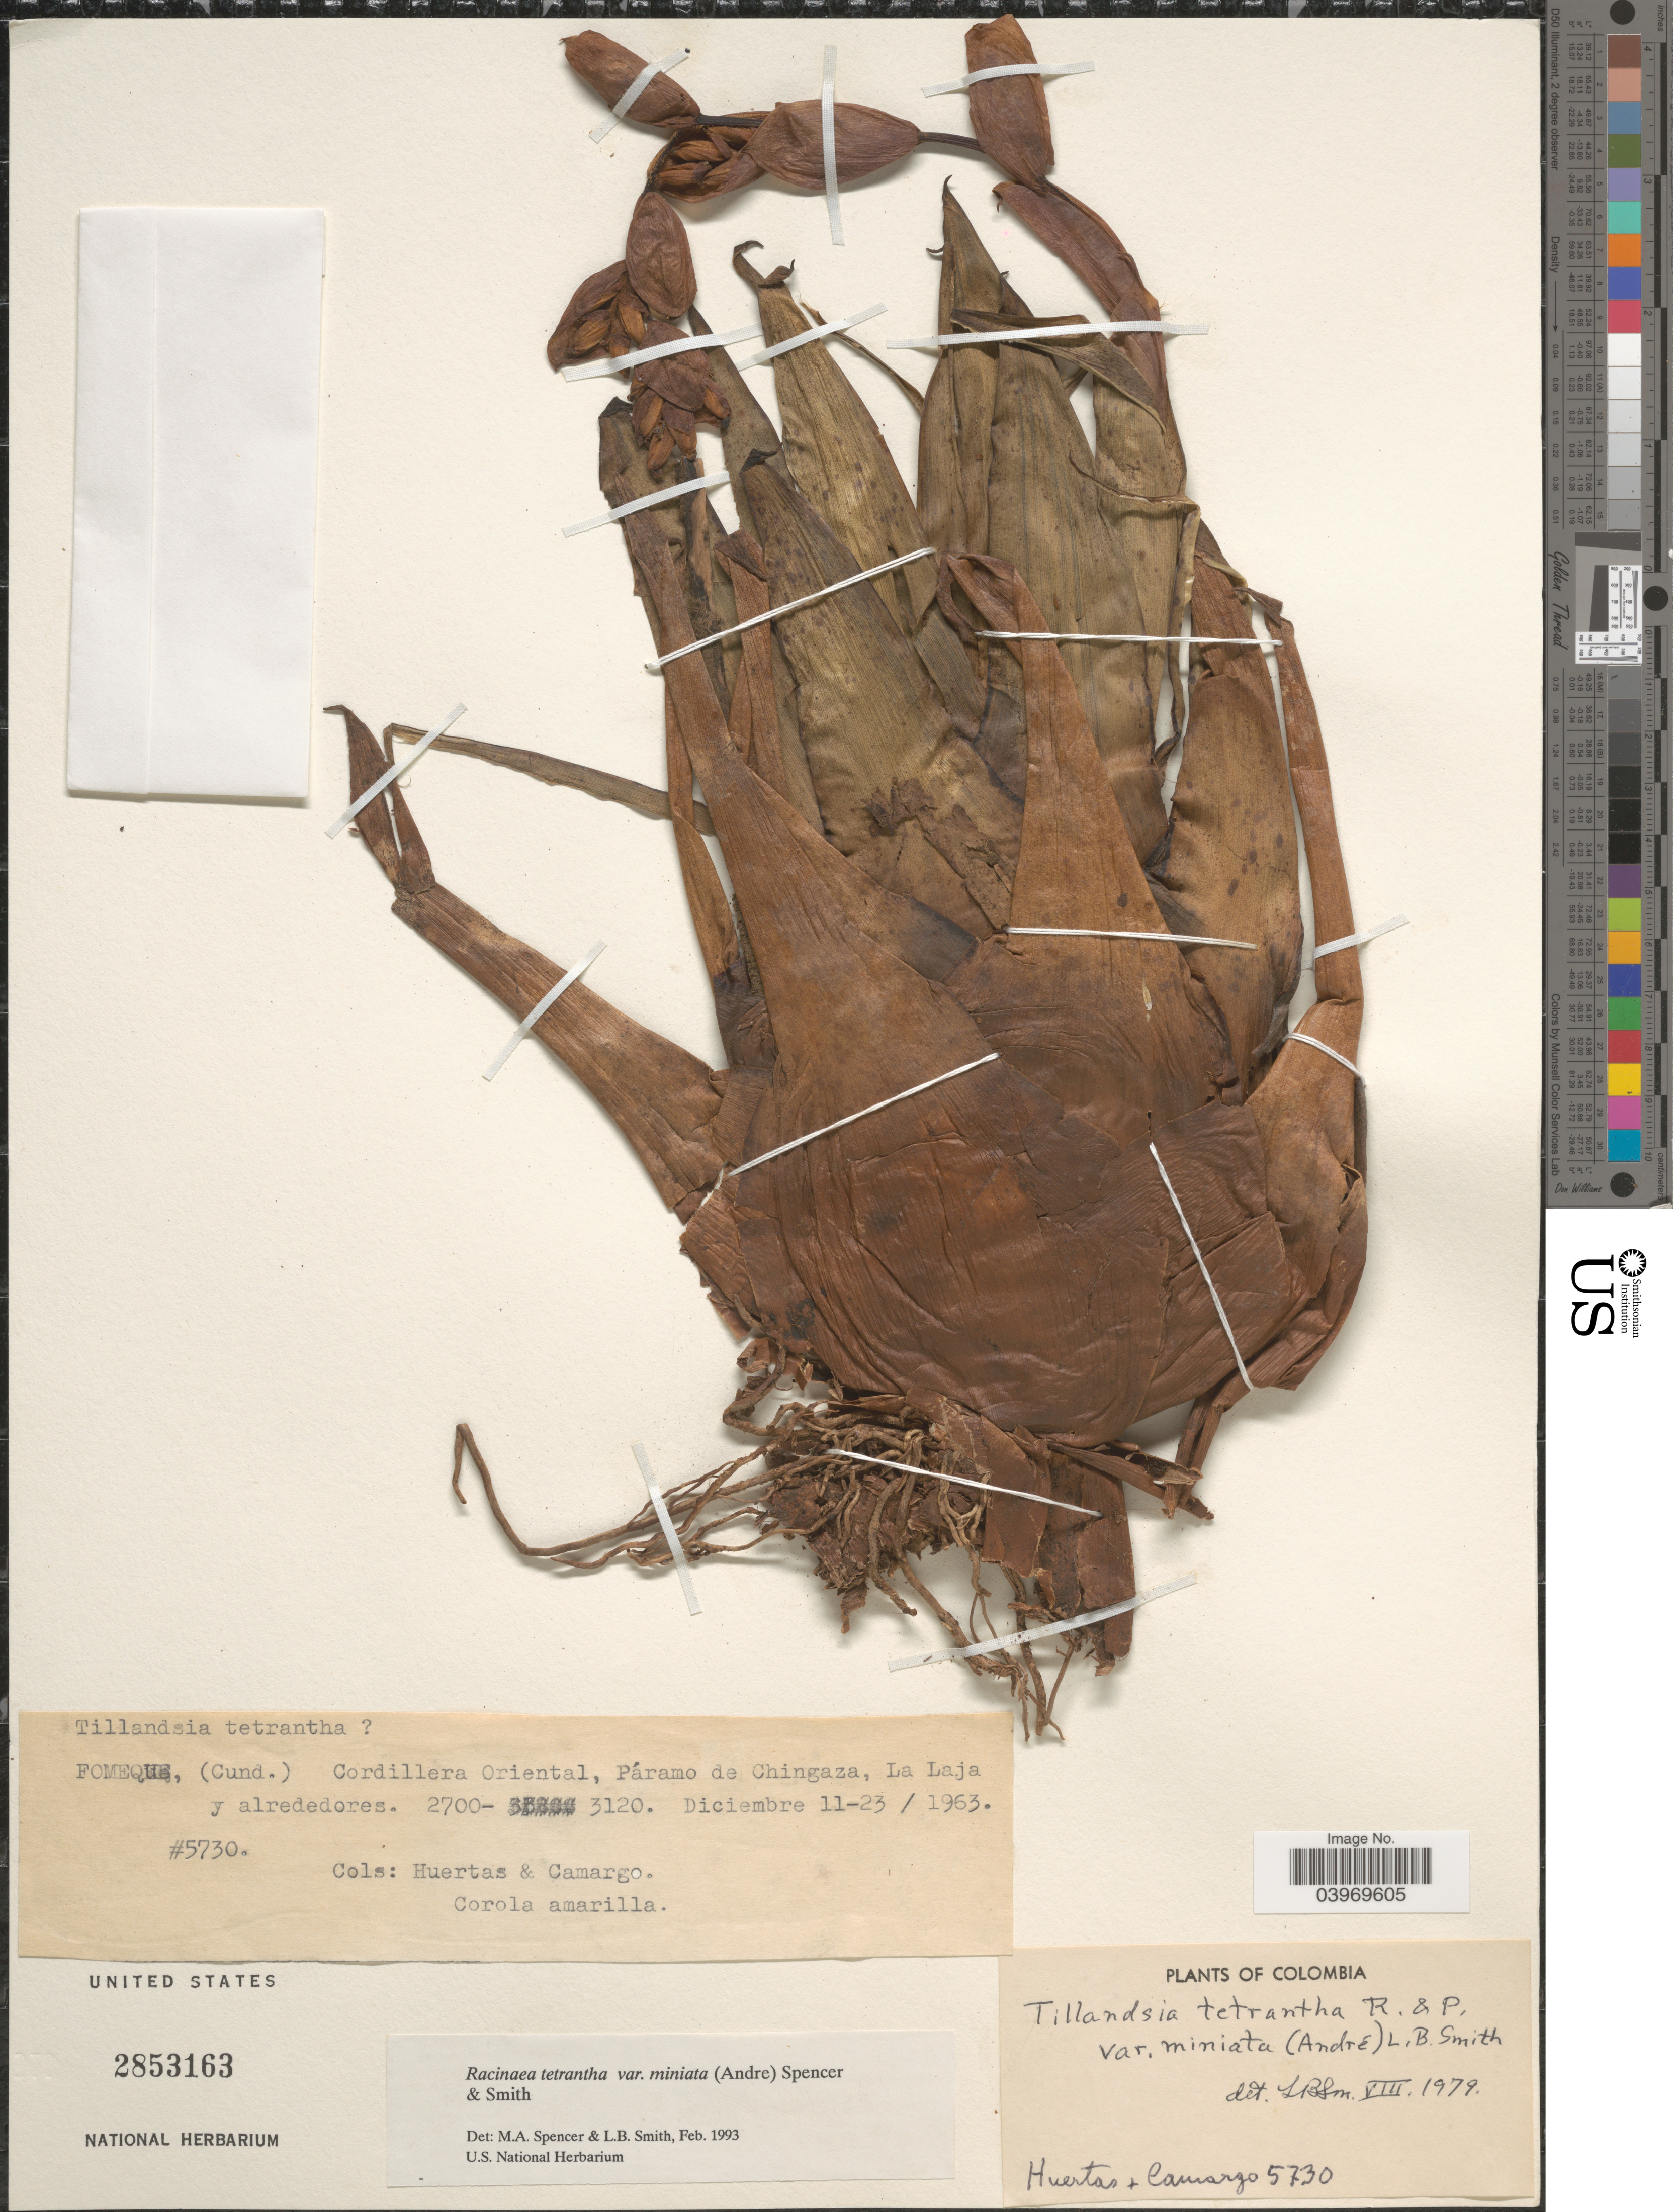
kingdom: Plantae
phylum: Tracheophyta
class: Liliopsida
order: Poales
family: Bromeliaceae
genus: Racinaea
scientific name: Racinaea tetrantha var. miniata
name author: (André) M.A. Spencer & L.B. Sm.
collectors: Huertas & -. Camargo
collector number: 5730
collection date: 1963-12-11/1963-12-23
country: Colombia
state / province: Cundinamarca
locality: Cordillera Oriental, Páramo de Chingaza, La Laja y alrededores.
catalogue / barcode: US 2853163